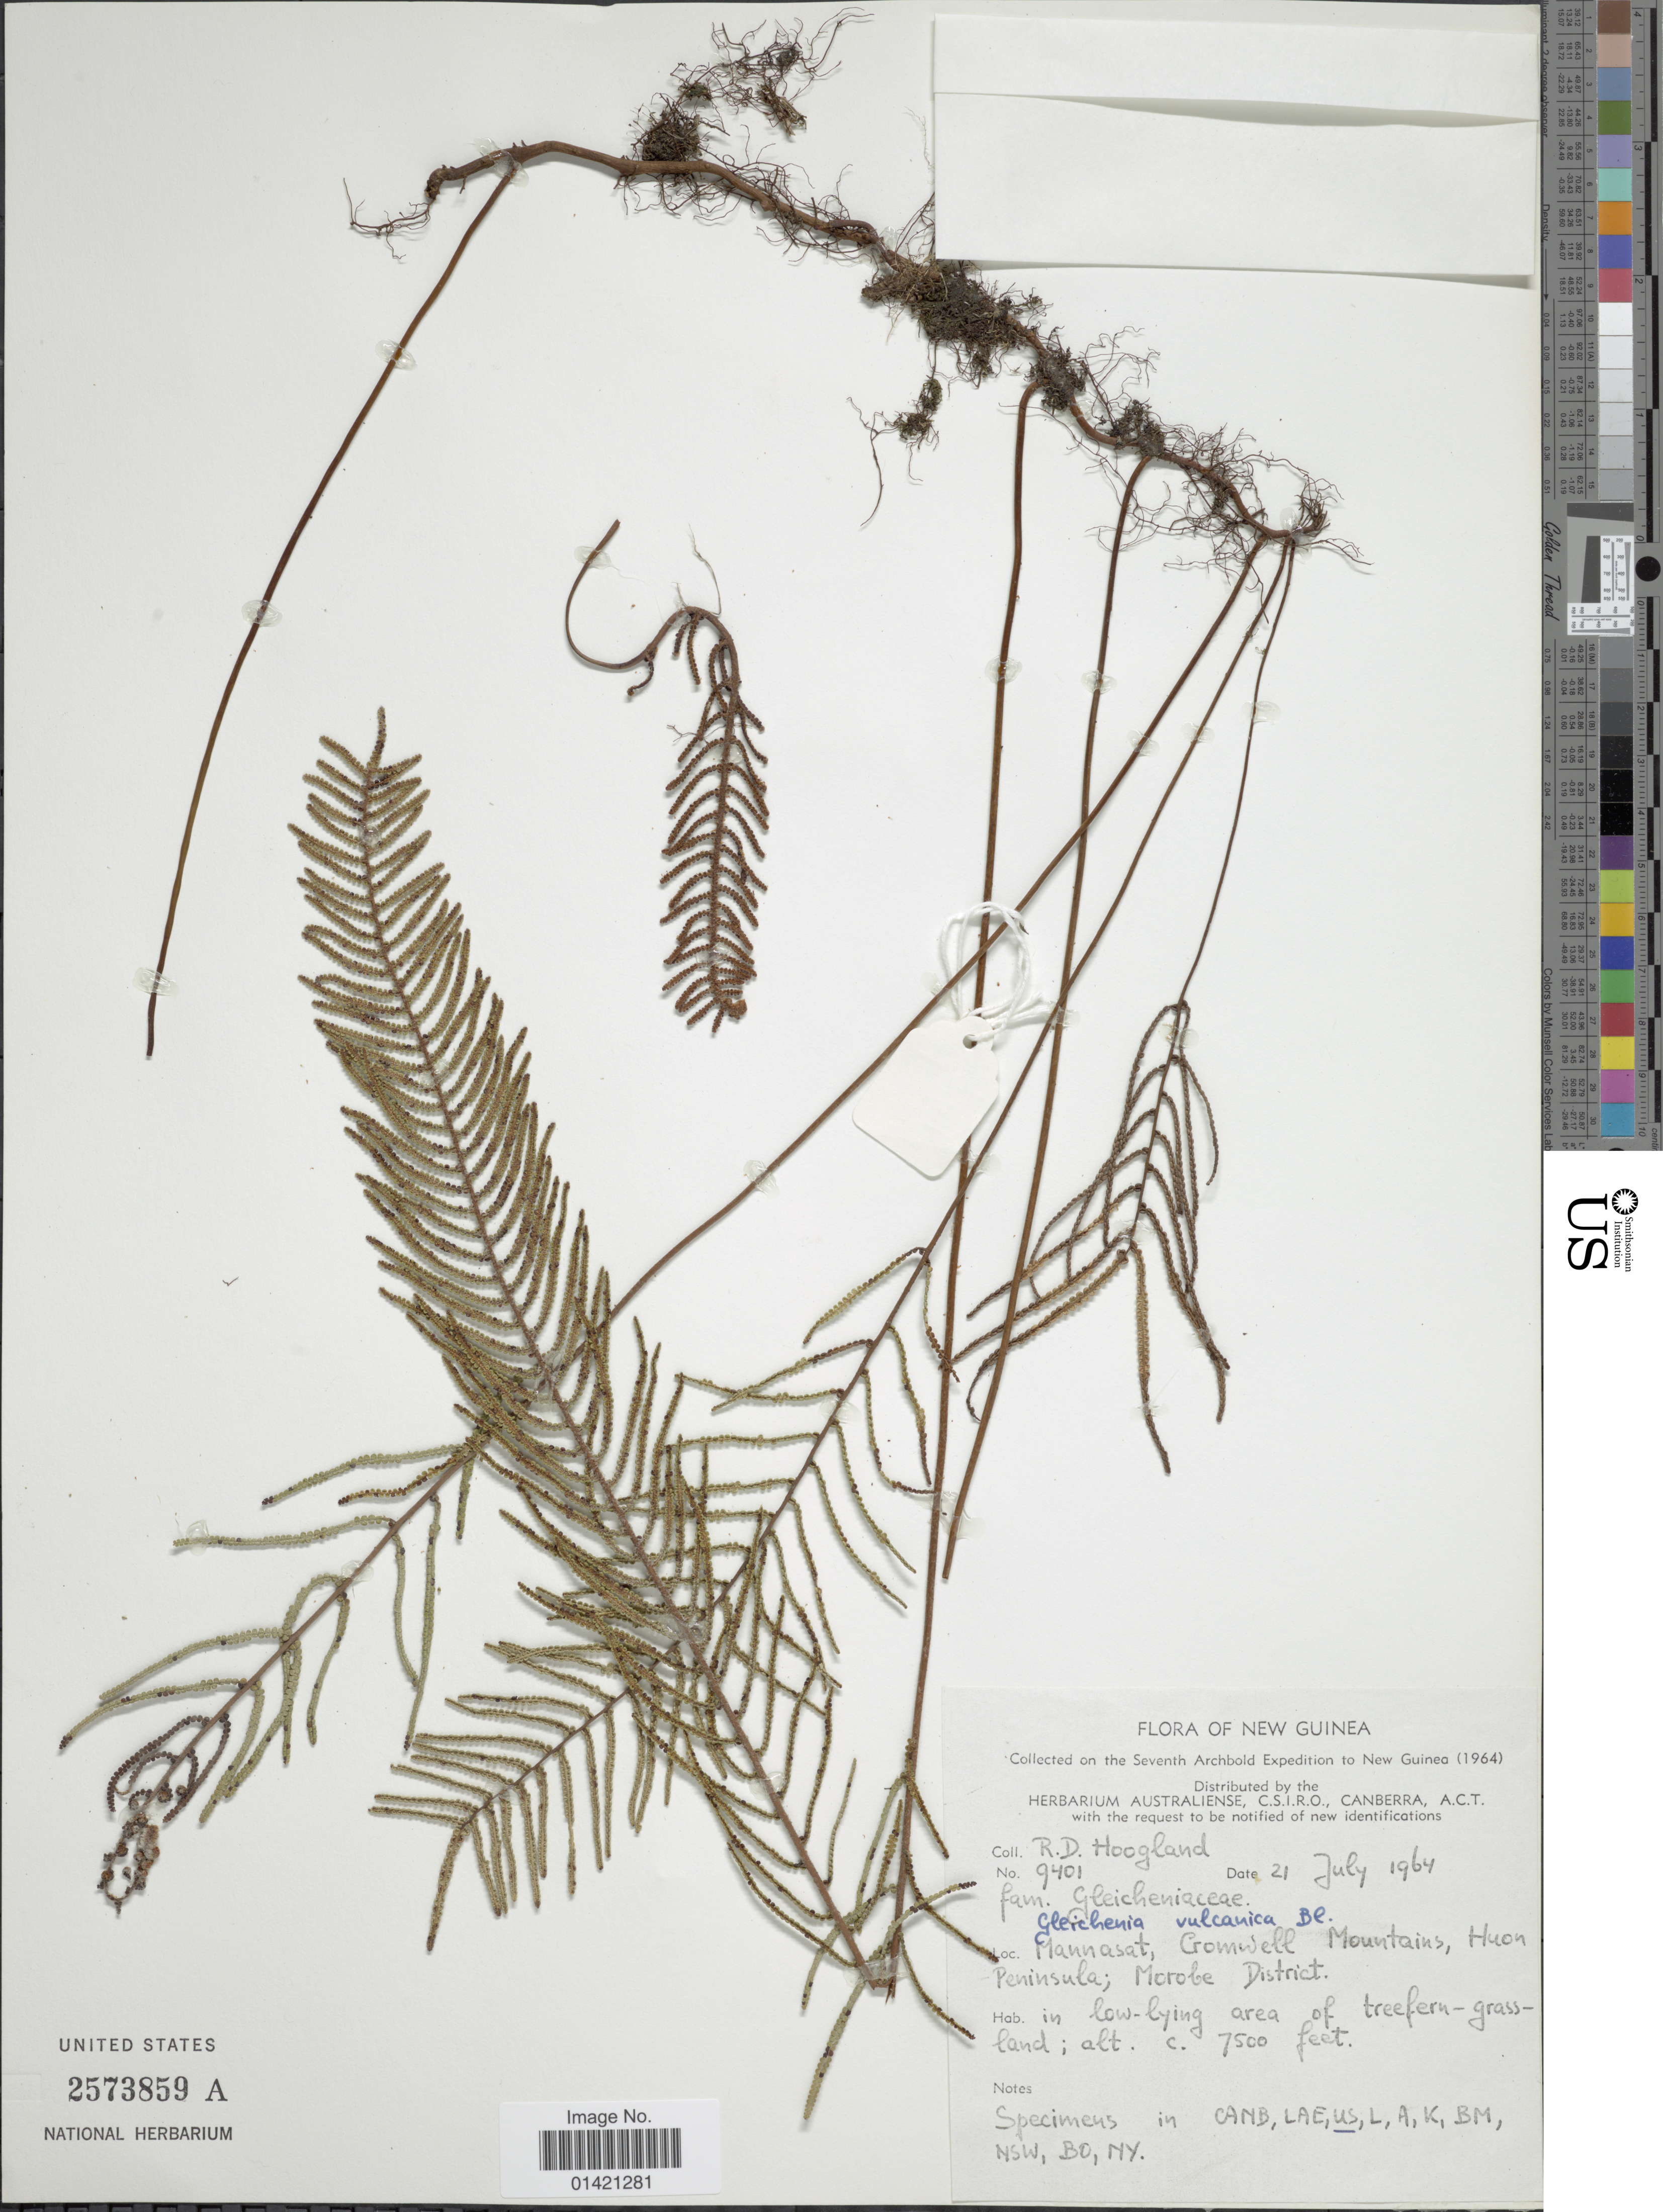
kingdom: Plantae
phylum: Tracheophyta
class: Polypodiopsida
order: Gleicheniales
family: Gleicheniaceae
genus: Gleichenia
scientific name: Gleichenia vulcanica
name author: Blume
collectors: R. D. Hoogland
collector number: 9401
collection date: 1964-07-21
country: Papua New Guinea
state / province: Morobe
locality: New Guinea. Mannasat, Cromwell Mountains, Huon Peninsula; Morobe District.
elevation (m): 229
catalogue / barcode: US 2573859A